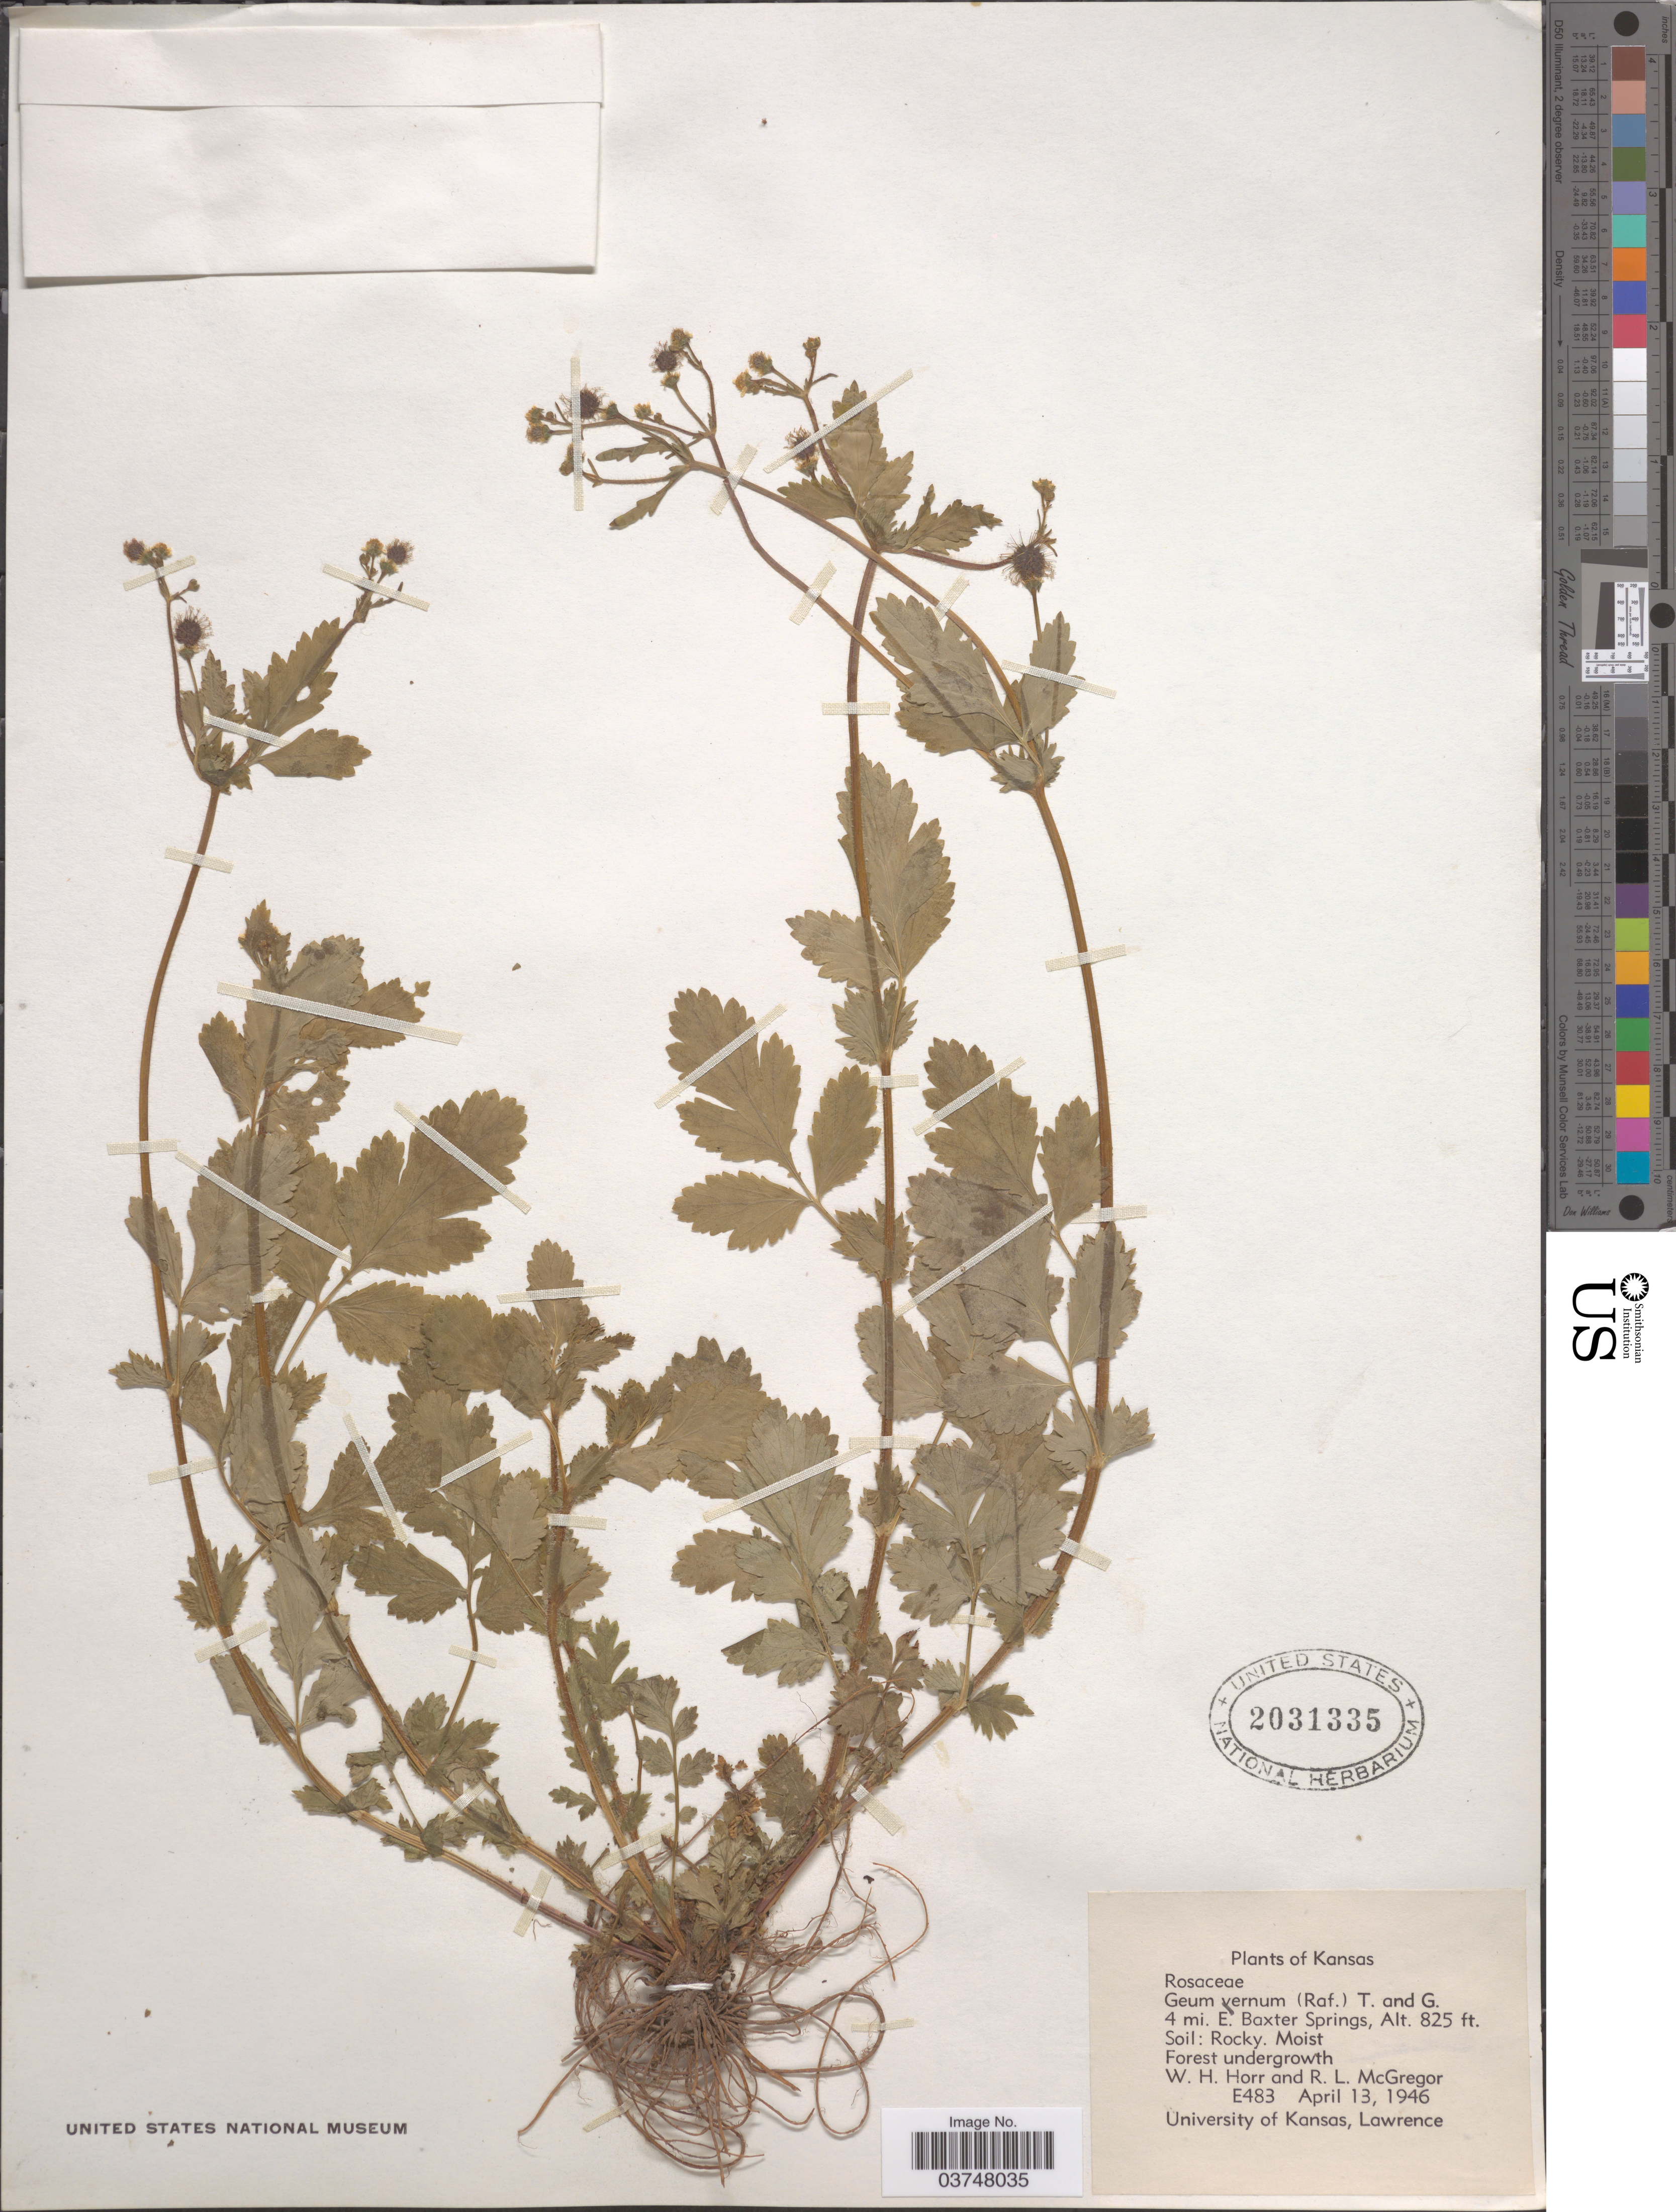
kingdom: Plantae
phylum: Tracheophyta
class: Magnoliopsida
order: Rosales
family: Rosaceae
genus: Geum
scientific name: Geum vernum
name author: (Raf.) Torr. & A. Gray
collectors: W. H. Horr & R. McGregor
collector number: E483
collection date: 1946-04-13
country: United States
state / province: Kansas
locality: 4 mi. E. Baxter Springs.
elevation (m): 251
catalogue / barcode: US 2031335